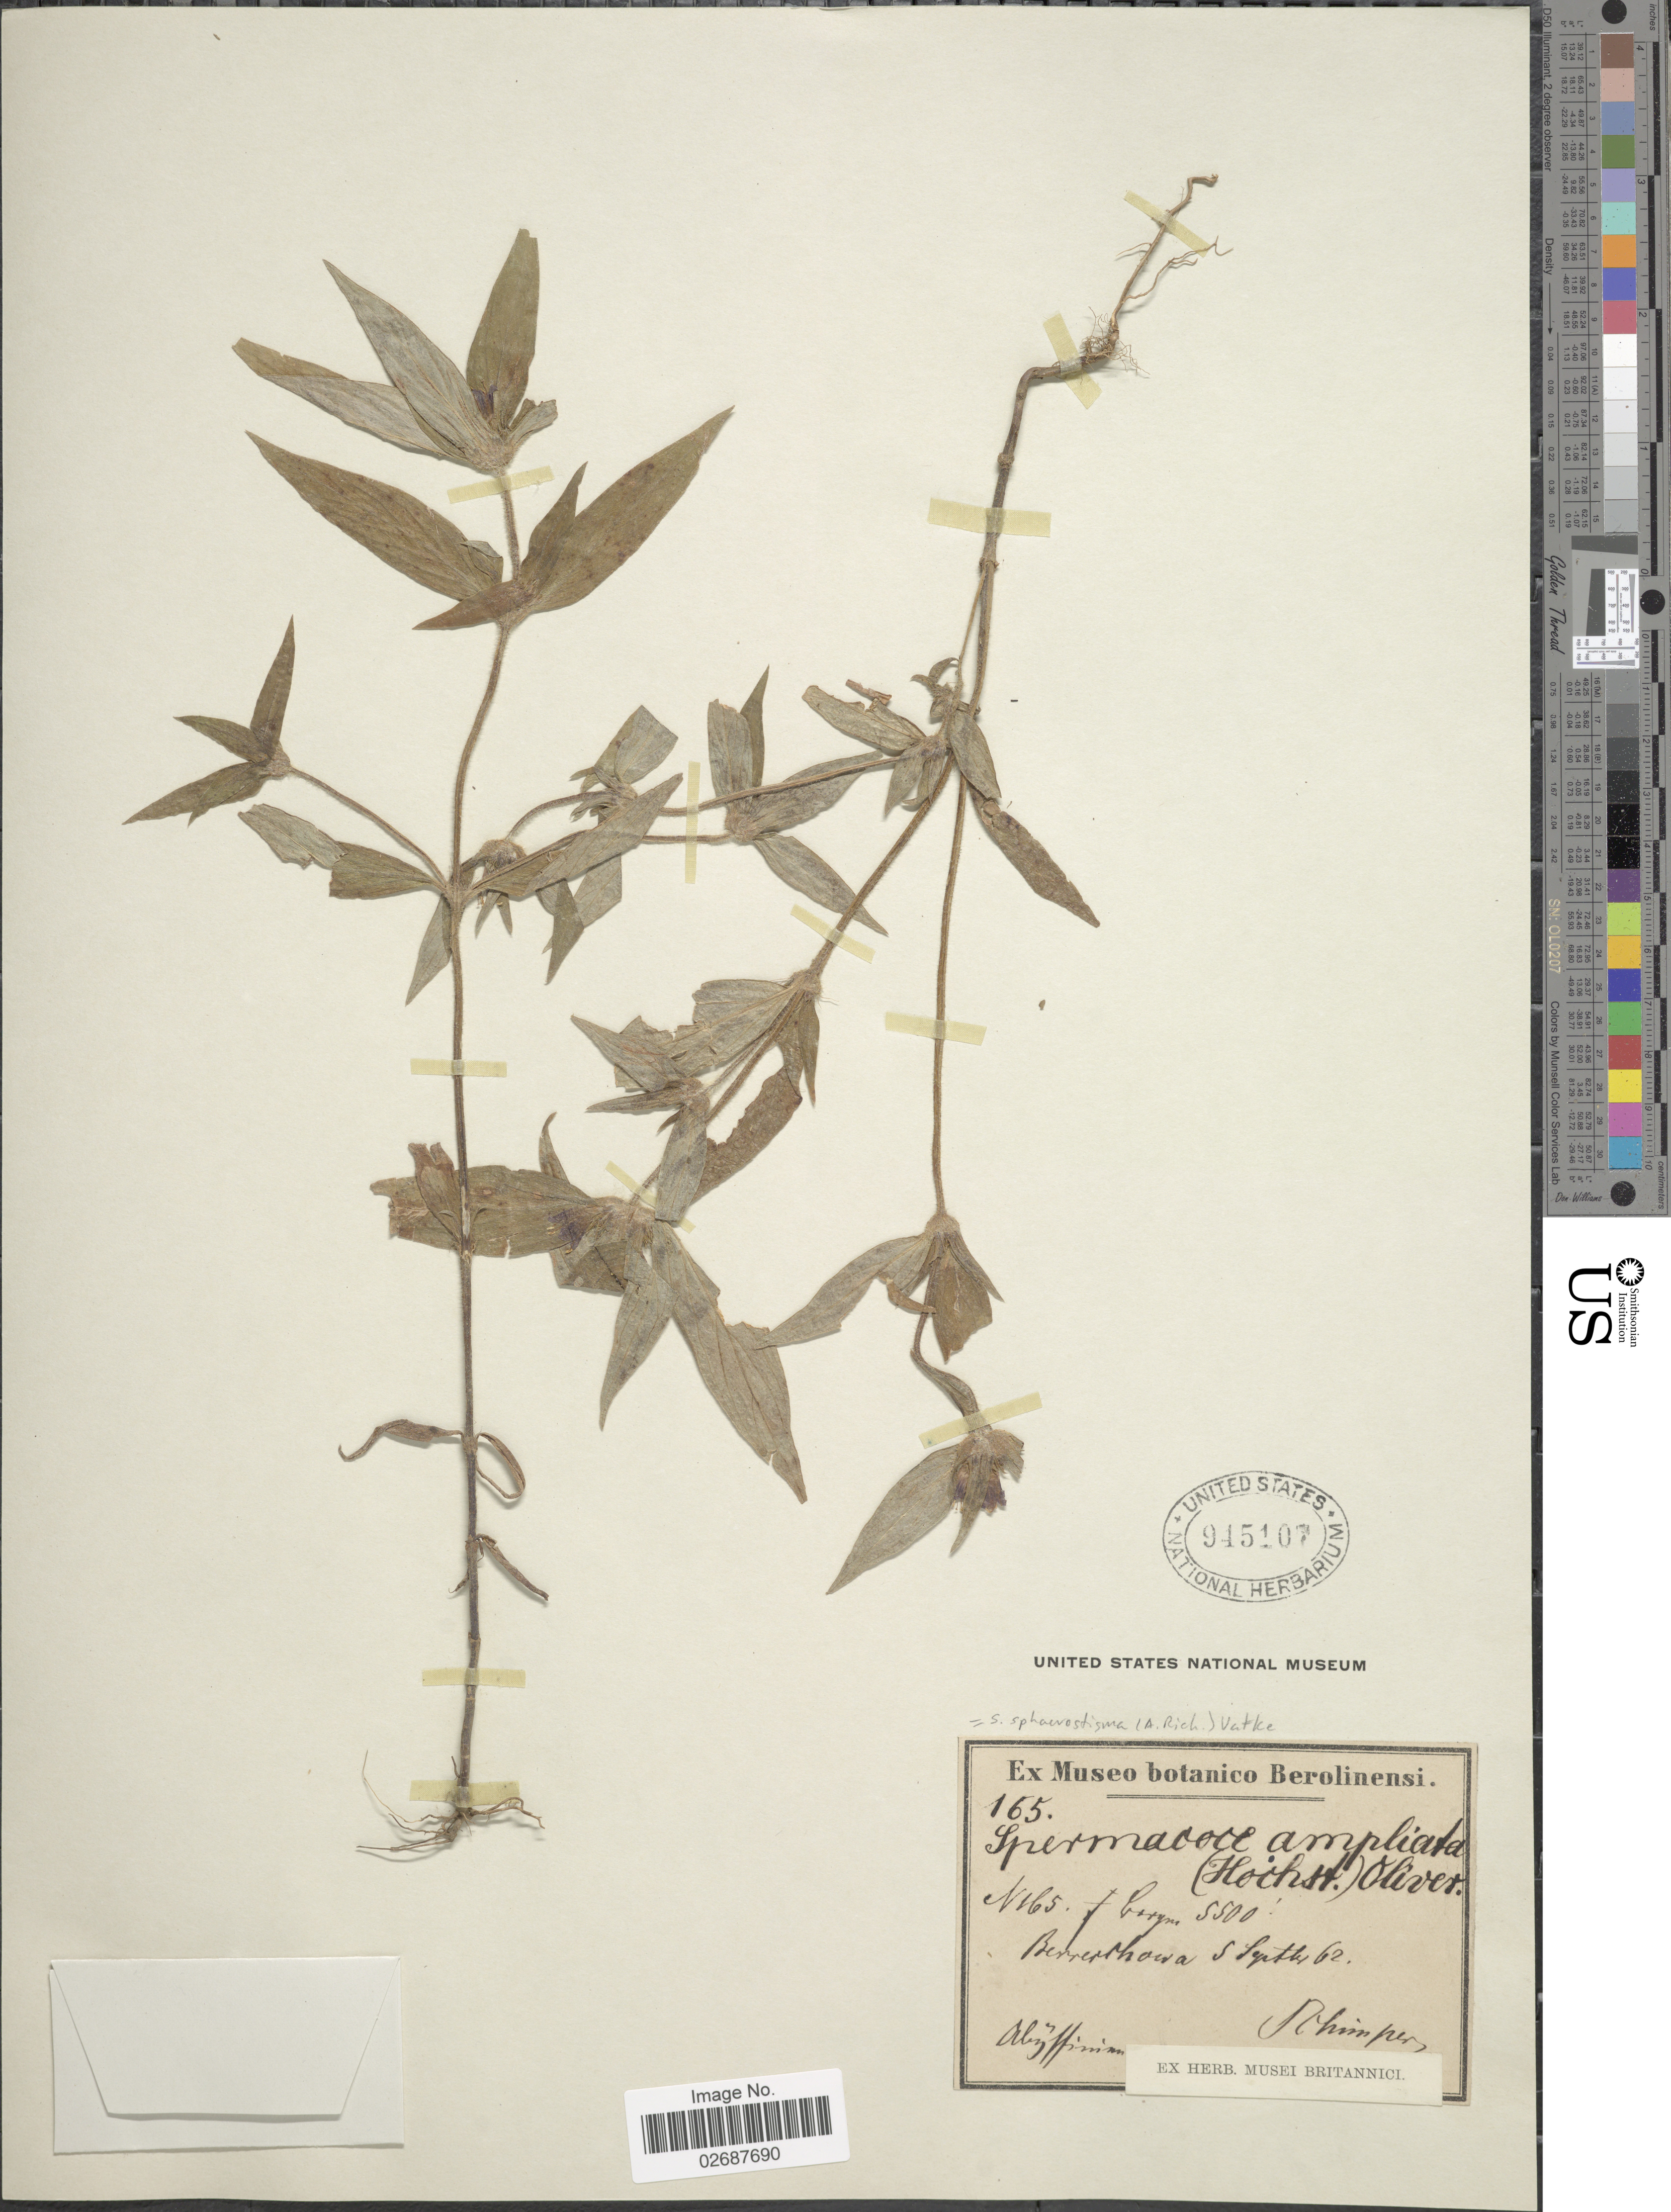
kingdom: Plantae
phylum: Tracheophyta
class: Magnoliopsida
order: Gentianales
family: Rubiaceae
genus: Spermacoce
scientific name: Spermacoce sphaerostigma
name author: (A. Rich.) Vatke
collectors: -. Schimper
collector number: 165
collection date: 1862-09-05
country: Ethiopia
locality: Abyssinia, Berrerchowa [interpreted]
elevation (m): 1676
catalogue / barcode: US 945107